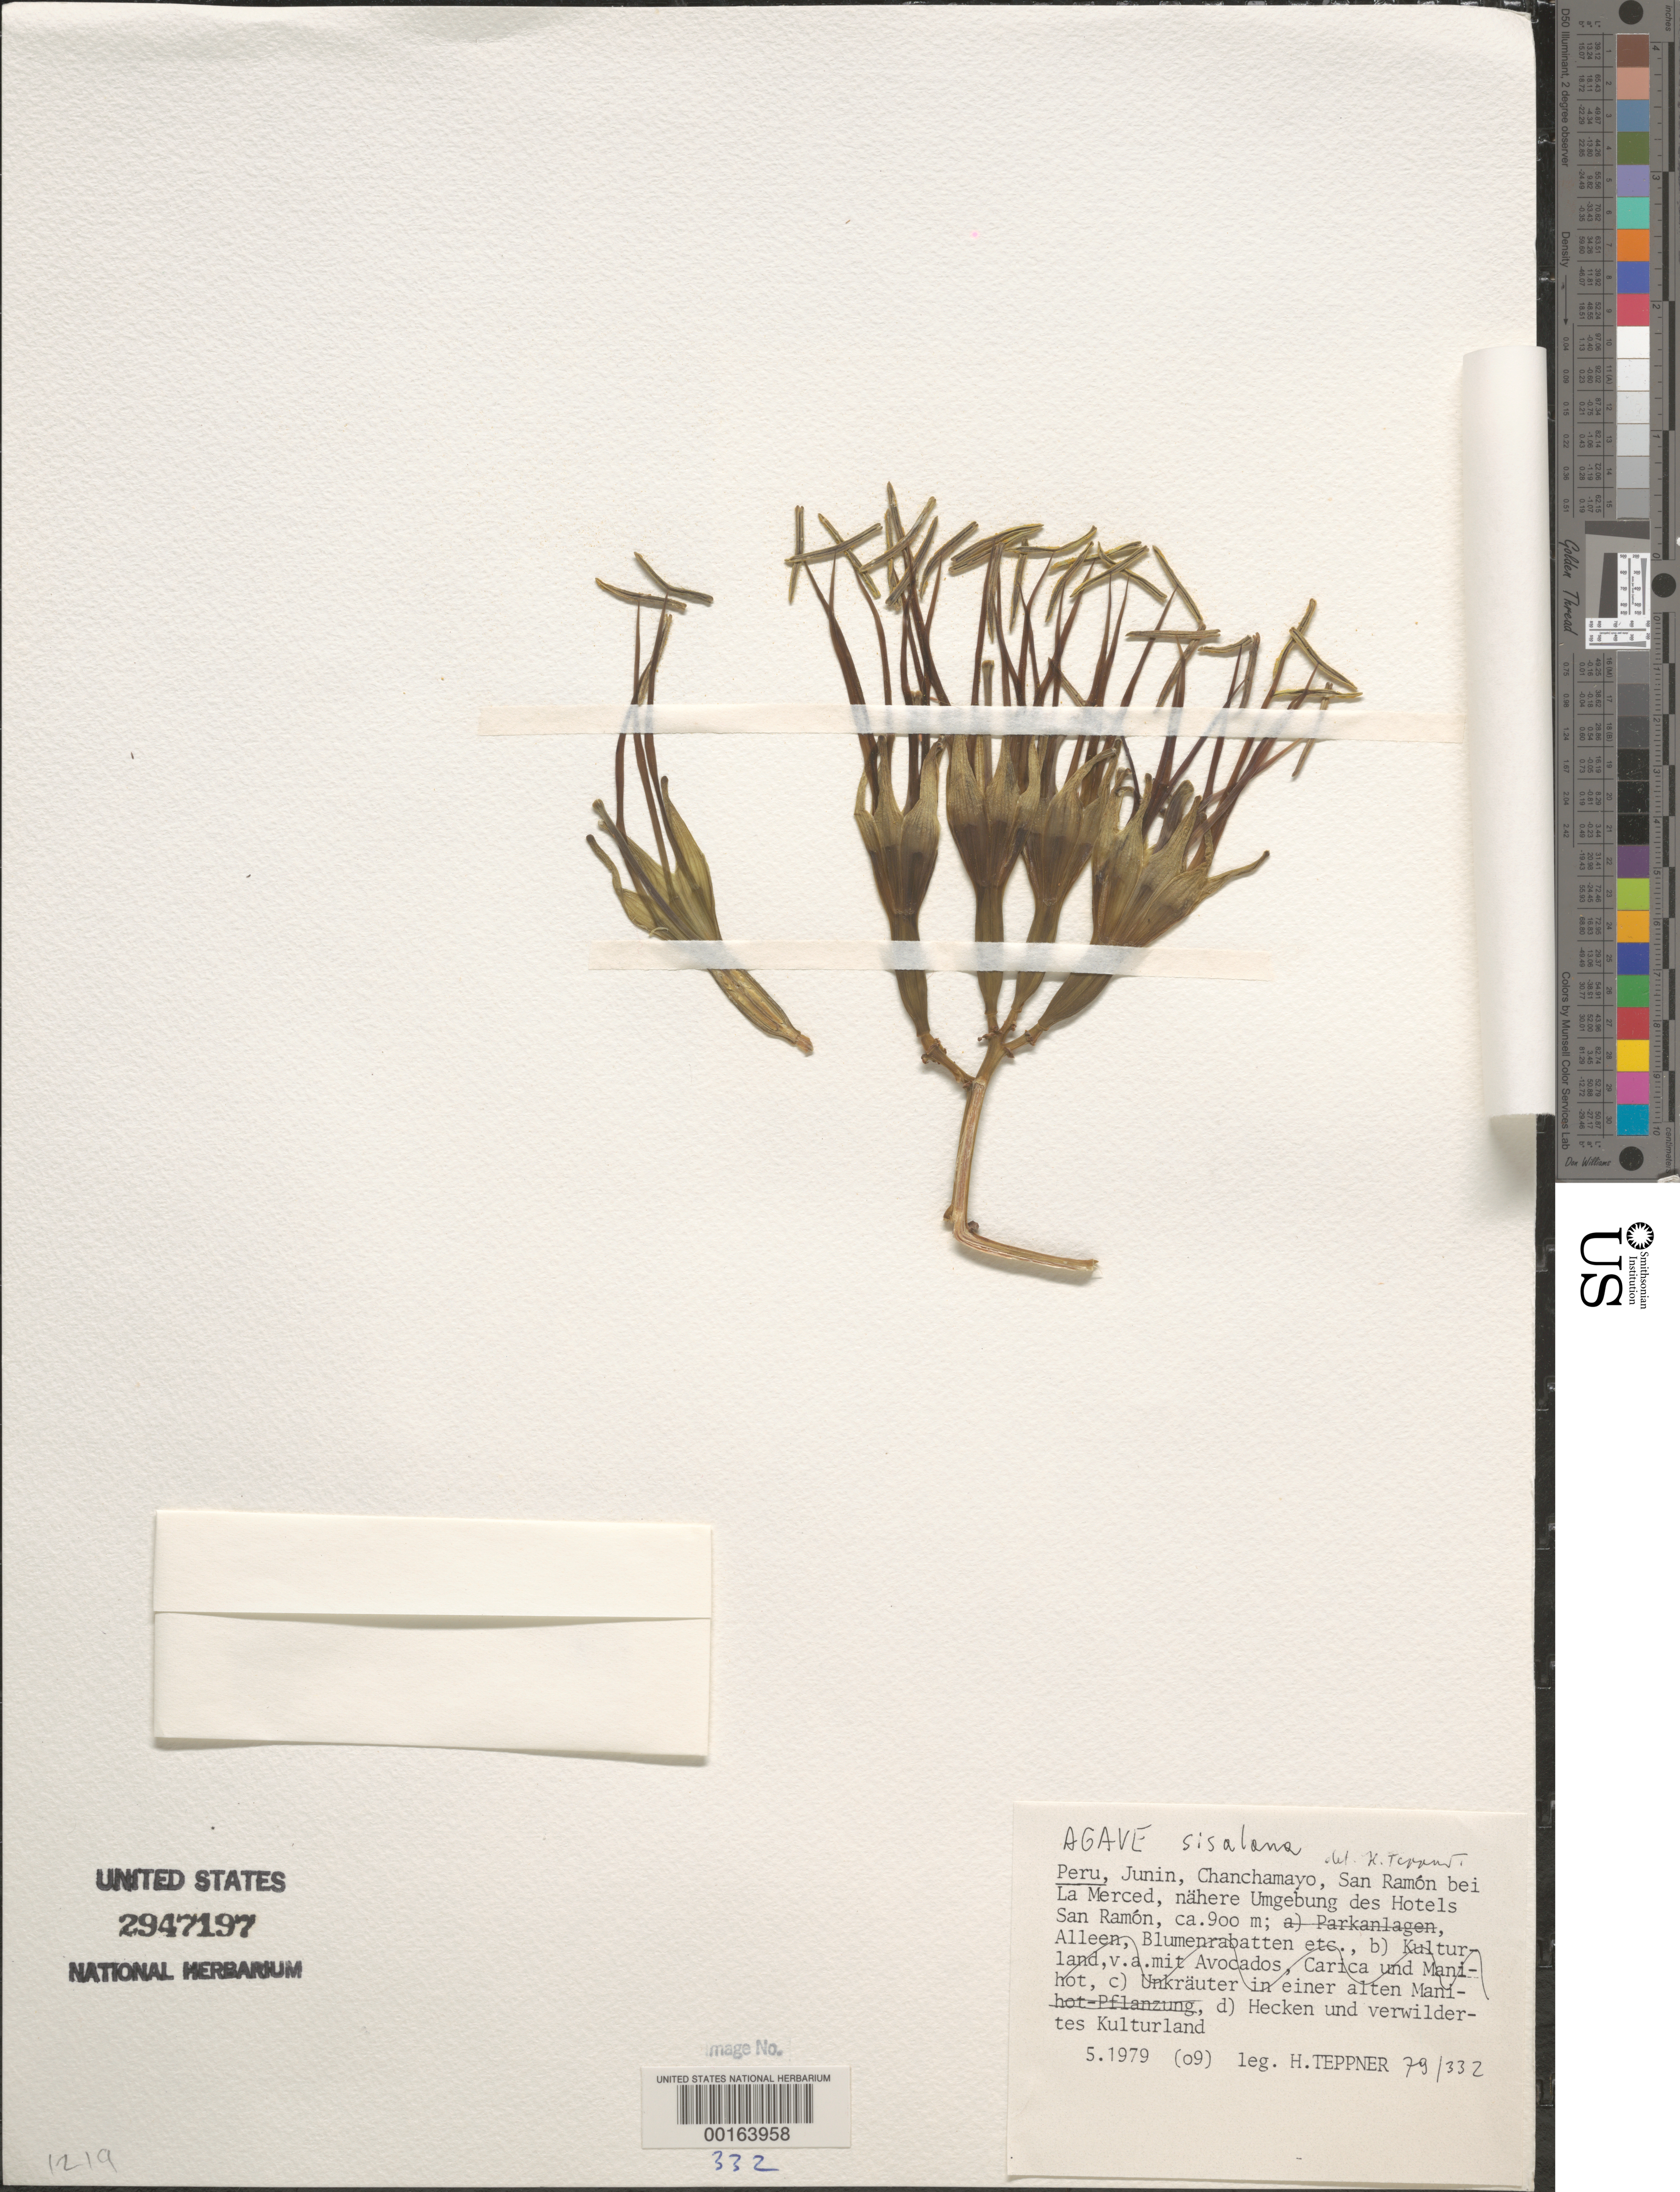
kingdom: Plantae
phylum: Tracheophyta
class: Liliopsida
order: Asparagales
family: Asparagaceae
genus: Agave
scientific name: Agave sisalana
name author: Perrine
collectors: H. Teppner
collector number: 79/332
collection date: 1979-05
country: Peru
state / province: Junín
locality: Junin, Chanchamayo, San Ramón bei La Merced, nähere Umgebung des Hotels San Ramón.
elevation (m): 900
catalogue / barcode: US 2947197